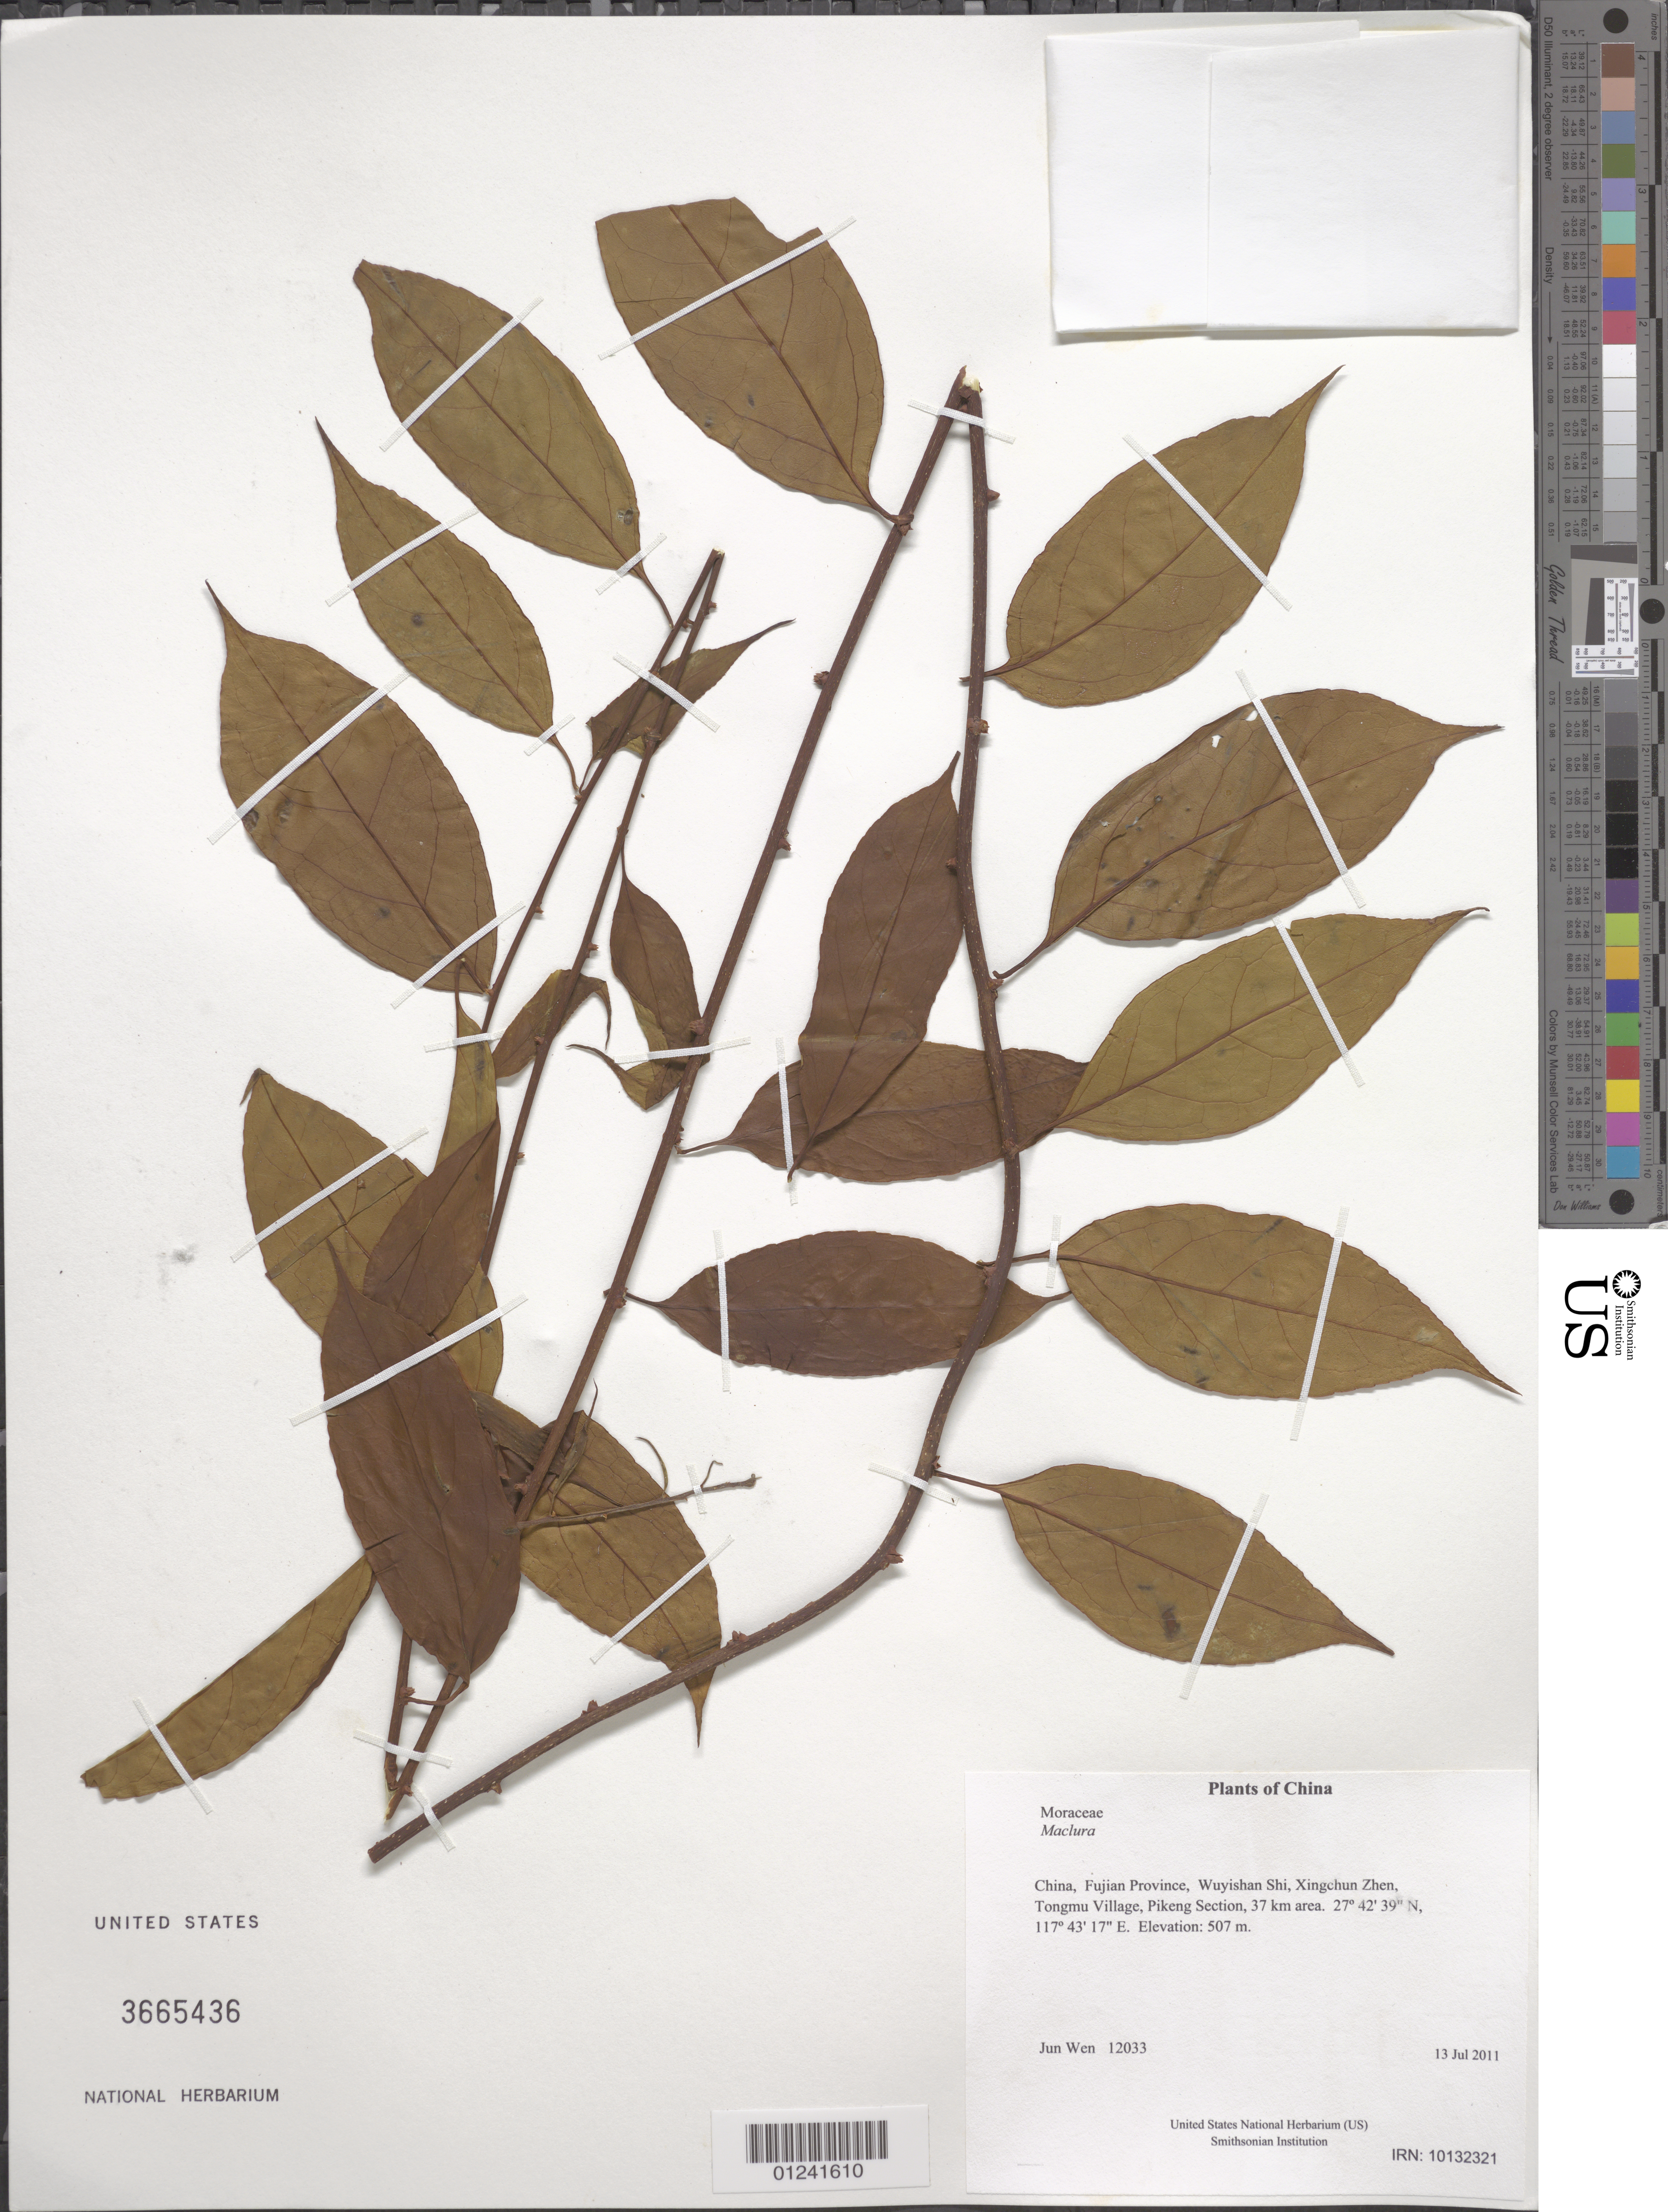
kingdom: Plantae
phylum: Tracheophyta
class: Magnoliopsida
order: Rosales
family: Moraceae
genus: Maclura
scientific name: Maclura sp.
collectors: J. Wen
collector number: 12033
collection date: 2011-07-13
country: China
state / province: Fujian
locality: Wuyishan Shi, Xingchun Zhen, Tongmu Village, Pikeng Section, 37 km area.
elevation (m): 507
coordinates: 27 42 38.9 N, 117 43 16.6 E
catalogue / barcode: US 3665436